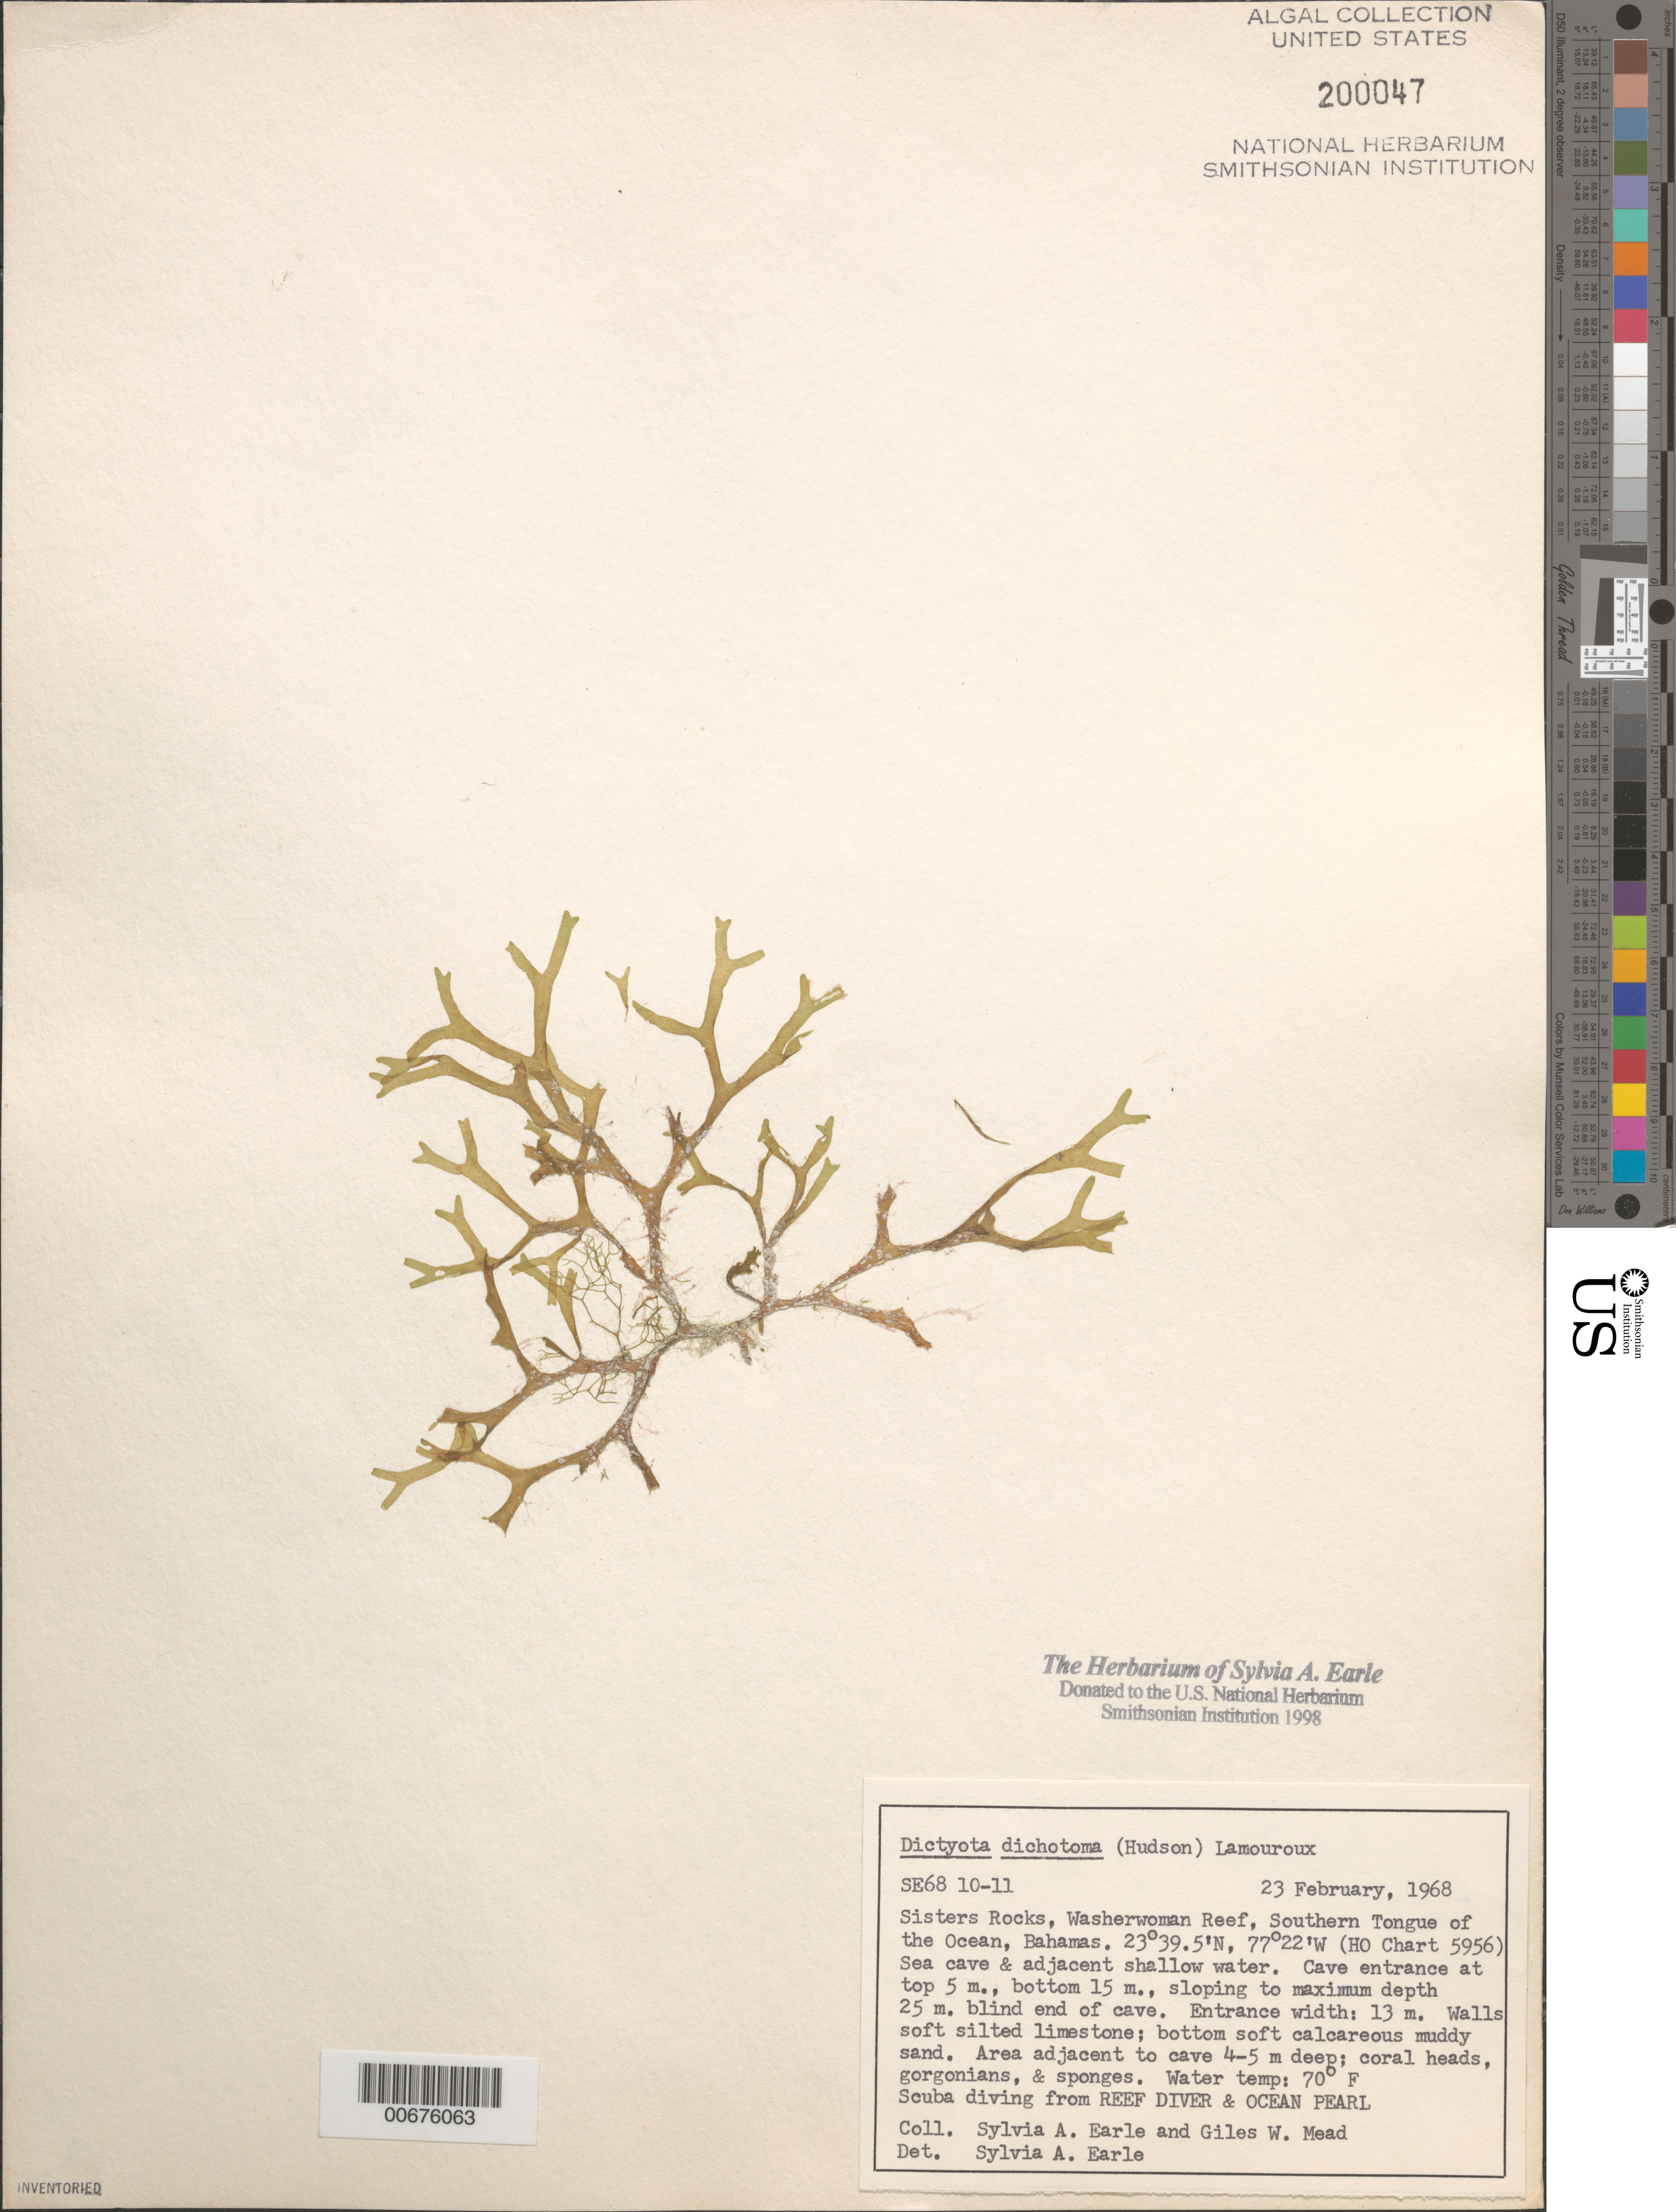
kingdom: Chromista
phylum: Ochrophyta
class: Phaeophyceae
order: Dictyotales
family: Dictyotaceae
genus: Dictyota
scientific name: Dictyota dichotoma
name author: (Huds.) J.V.Lamouroux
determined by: Earle, S. A.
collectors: S. A. Earle & G. W. Mead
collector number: Se 6810-11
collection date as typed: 23 Feb 1968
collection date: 1968-02-23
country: Bahamas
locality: Sisters Rocks, Washerwoman Reef, Southern Tongue of the Ocean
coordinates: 23 39.5' N, 77 22' W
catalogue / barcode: US 200047